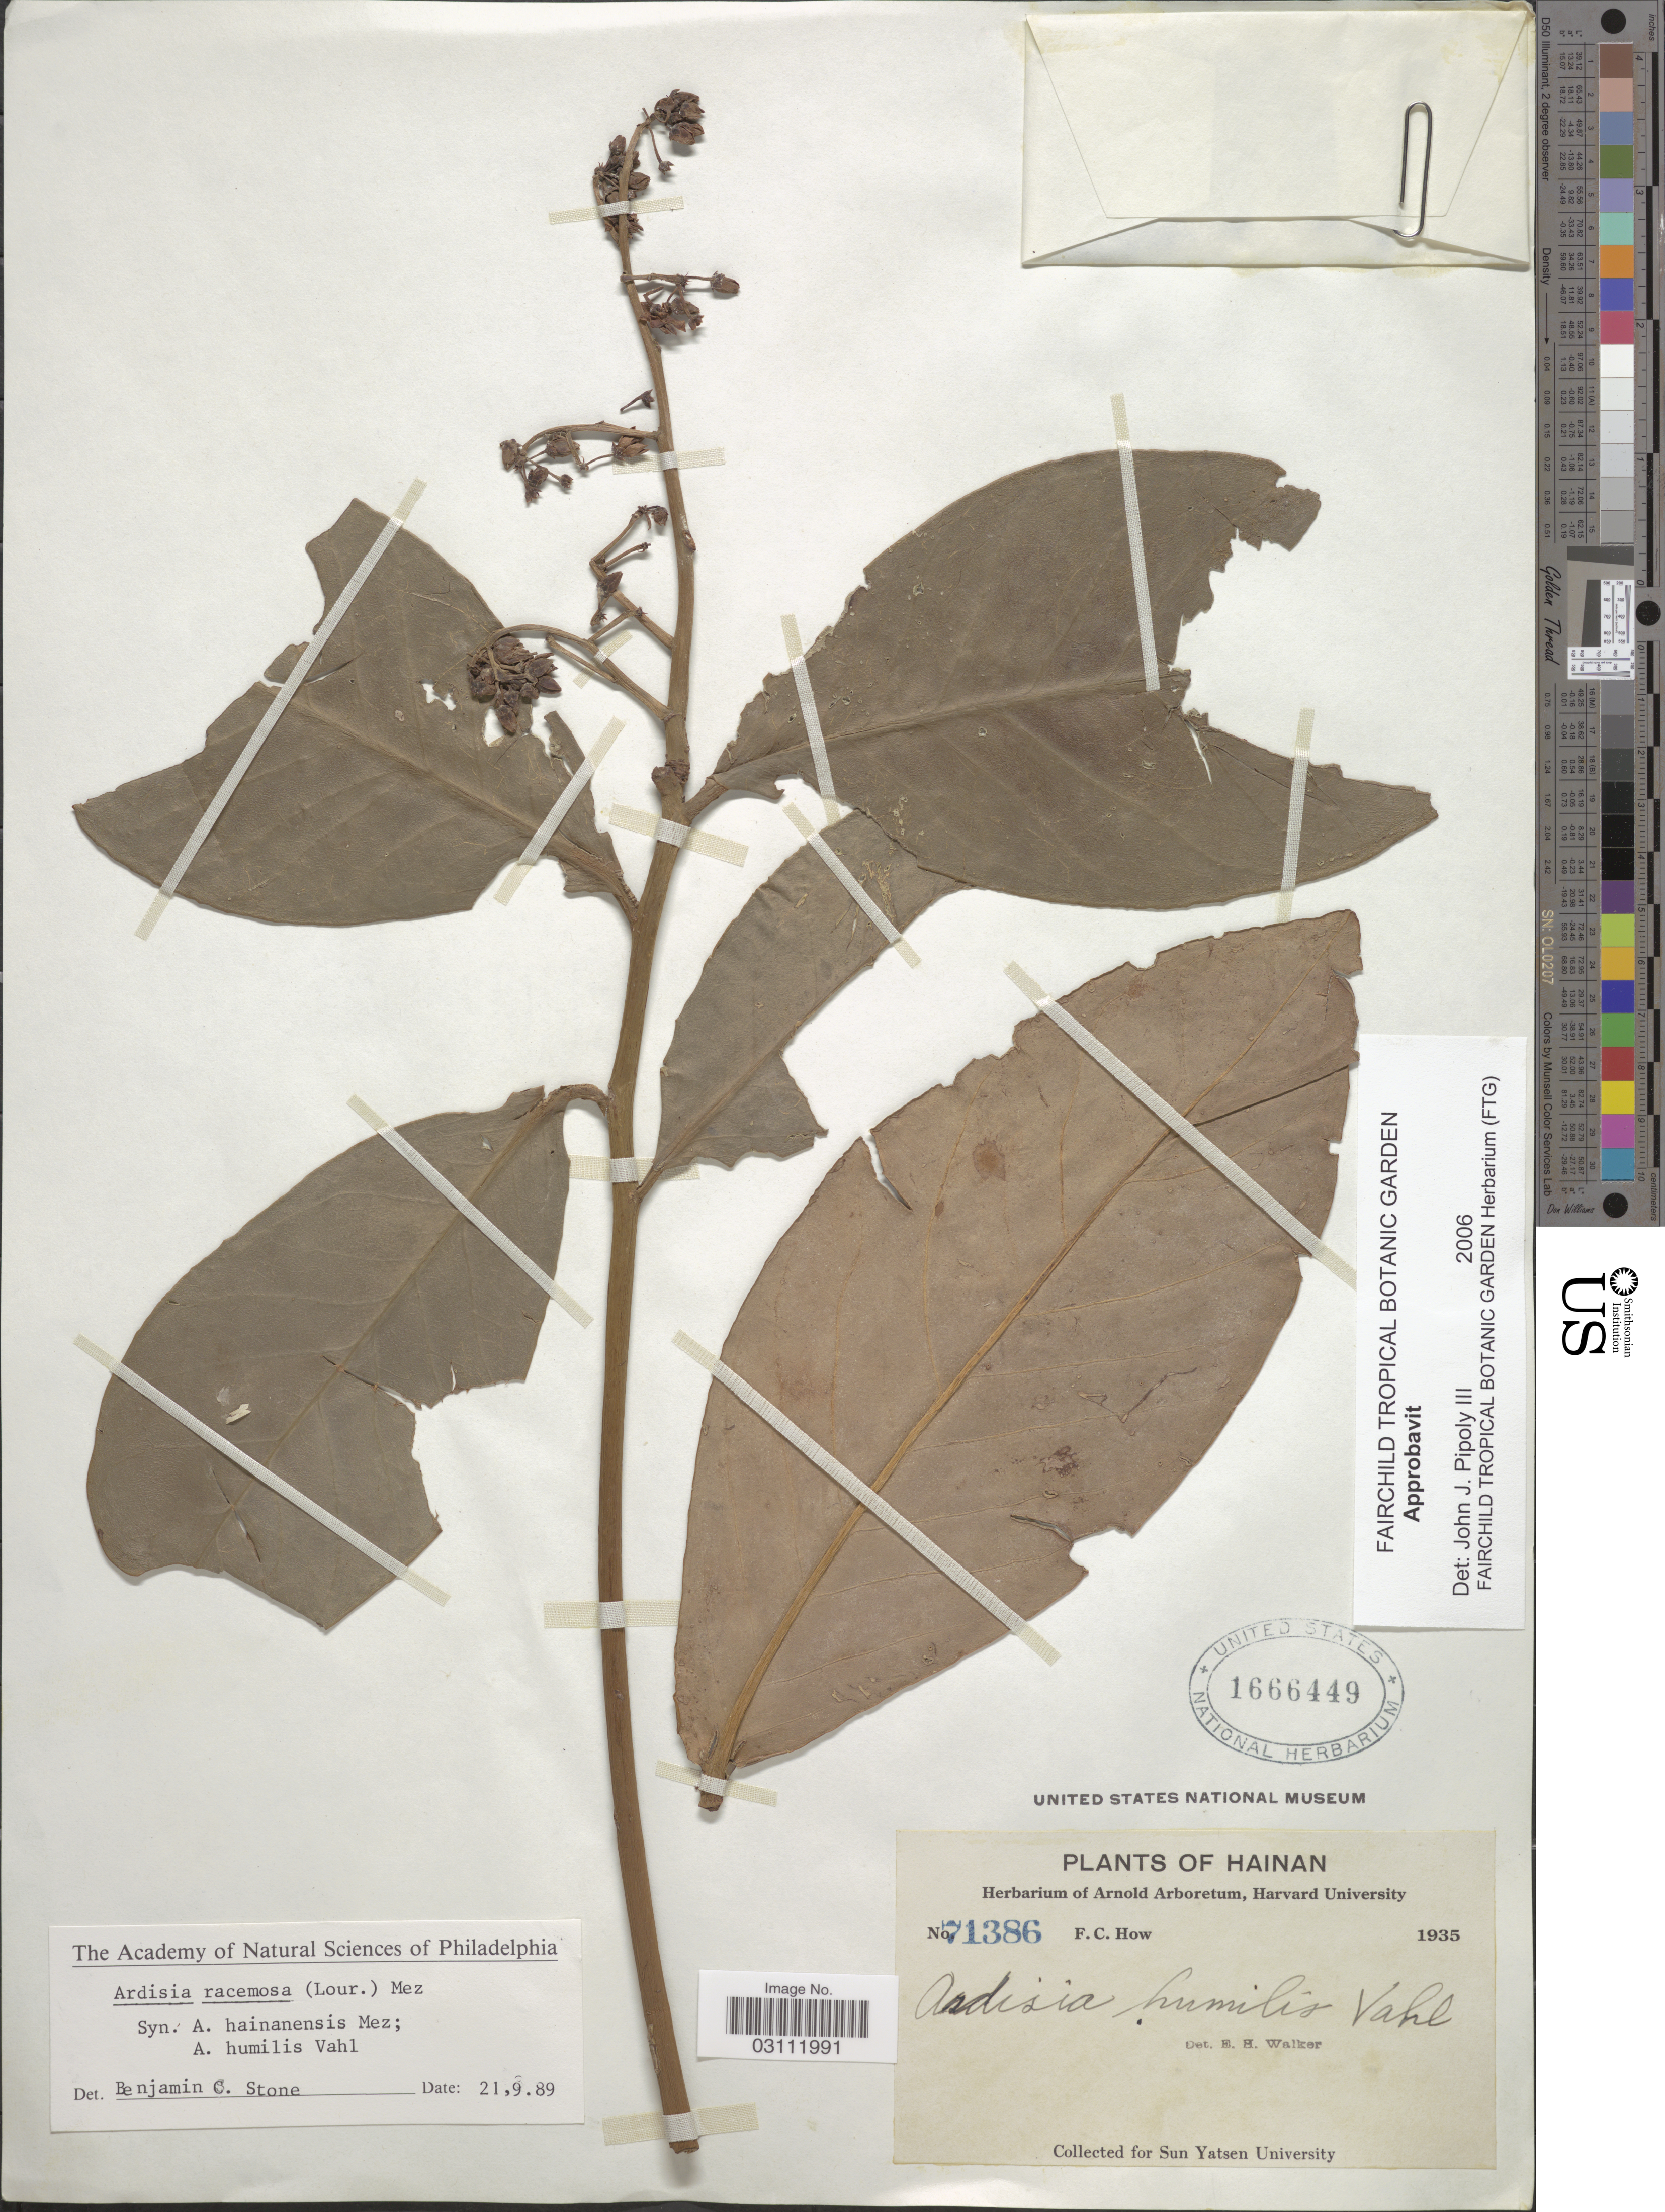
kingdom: Plantae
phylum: Tracheophyta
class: Magnoliopsida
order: Ericales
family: Primulaceae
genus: Ardisia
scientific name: Ardisia racemosa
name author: R.T. Baker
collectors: F. C. How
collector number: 71386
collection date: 1935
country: China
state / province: Hainan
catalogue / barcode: US 1666449